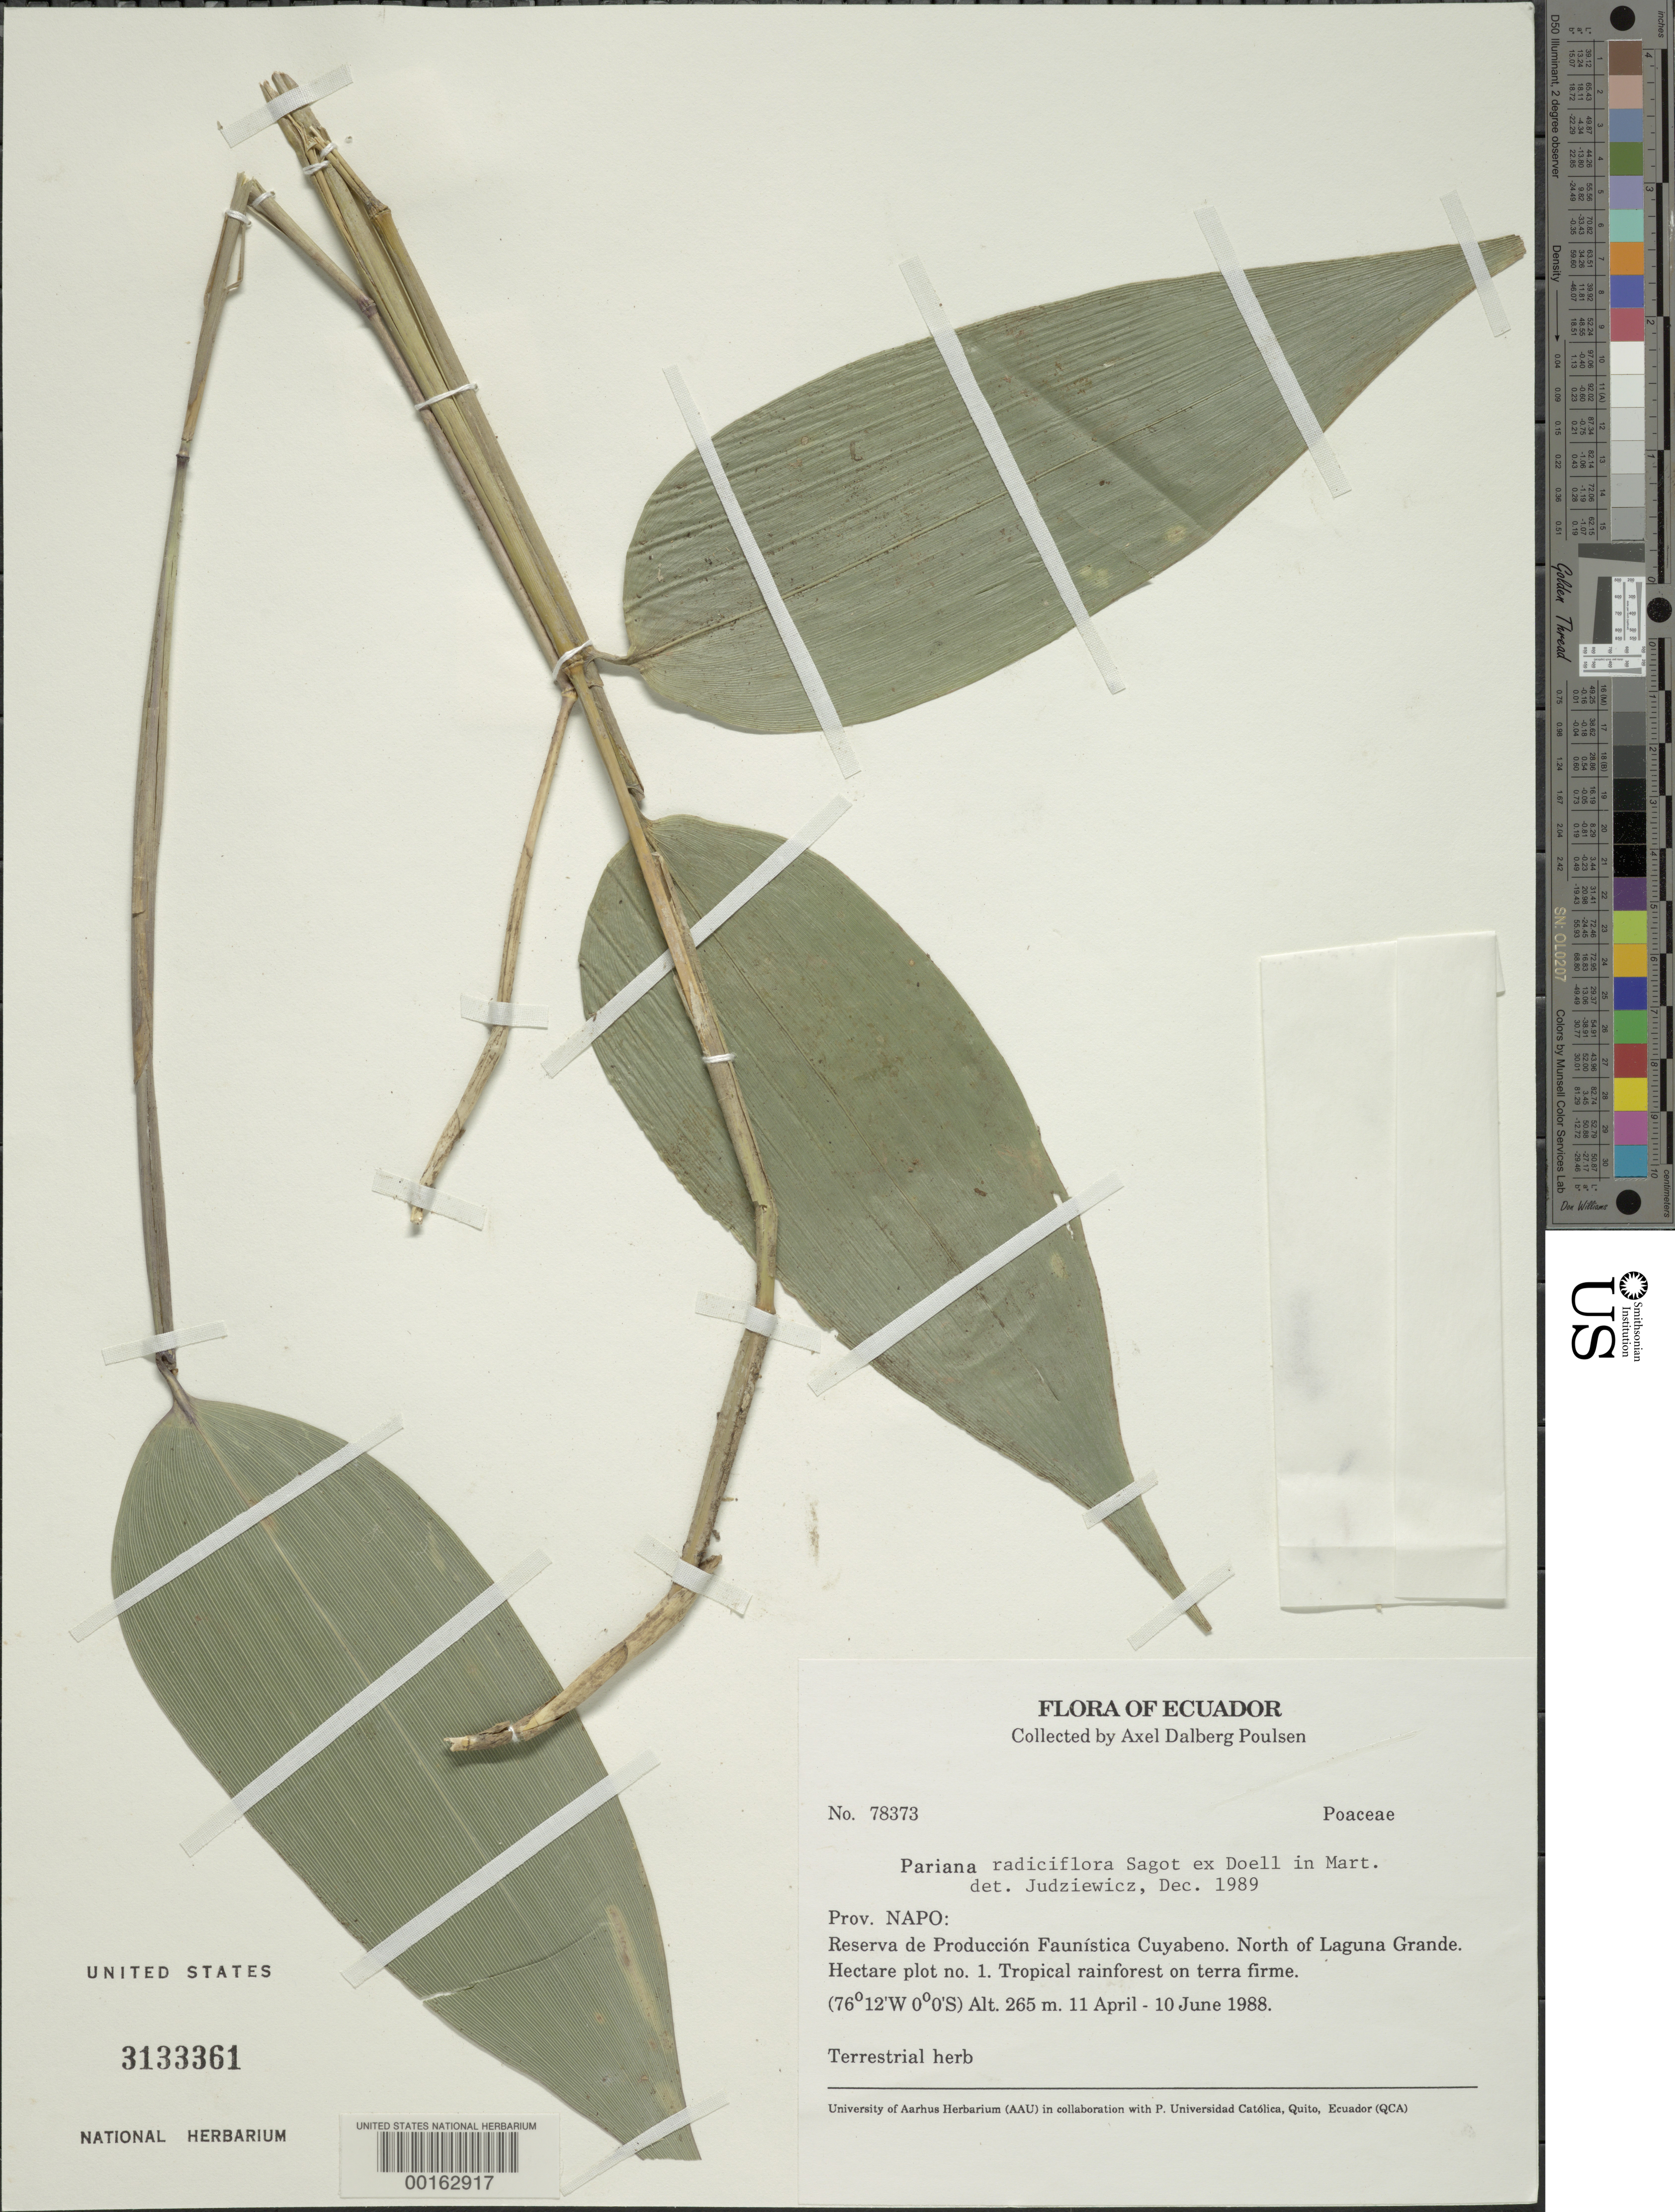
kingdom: Plantae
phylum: Tracheophyta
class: Liliopsida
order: Poales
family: Poaceae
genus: Pariana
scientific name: Pariana radiciflora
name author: Sagot ex Döll in Mart.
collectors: A. Poulsen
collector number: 78373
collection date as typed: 11 Apr 1988 to 10 Jun 1988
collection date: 1988-04-11/1988-06-10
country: Ecuador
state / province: Napo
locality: N of Laguna Grande, Reserva de produccion faunistica cuyabeno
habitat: Tropical rainforest on terra firme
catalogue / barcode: US 3133361